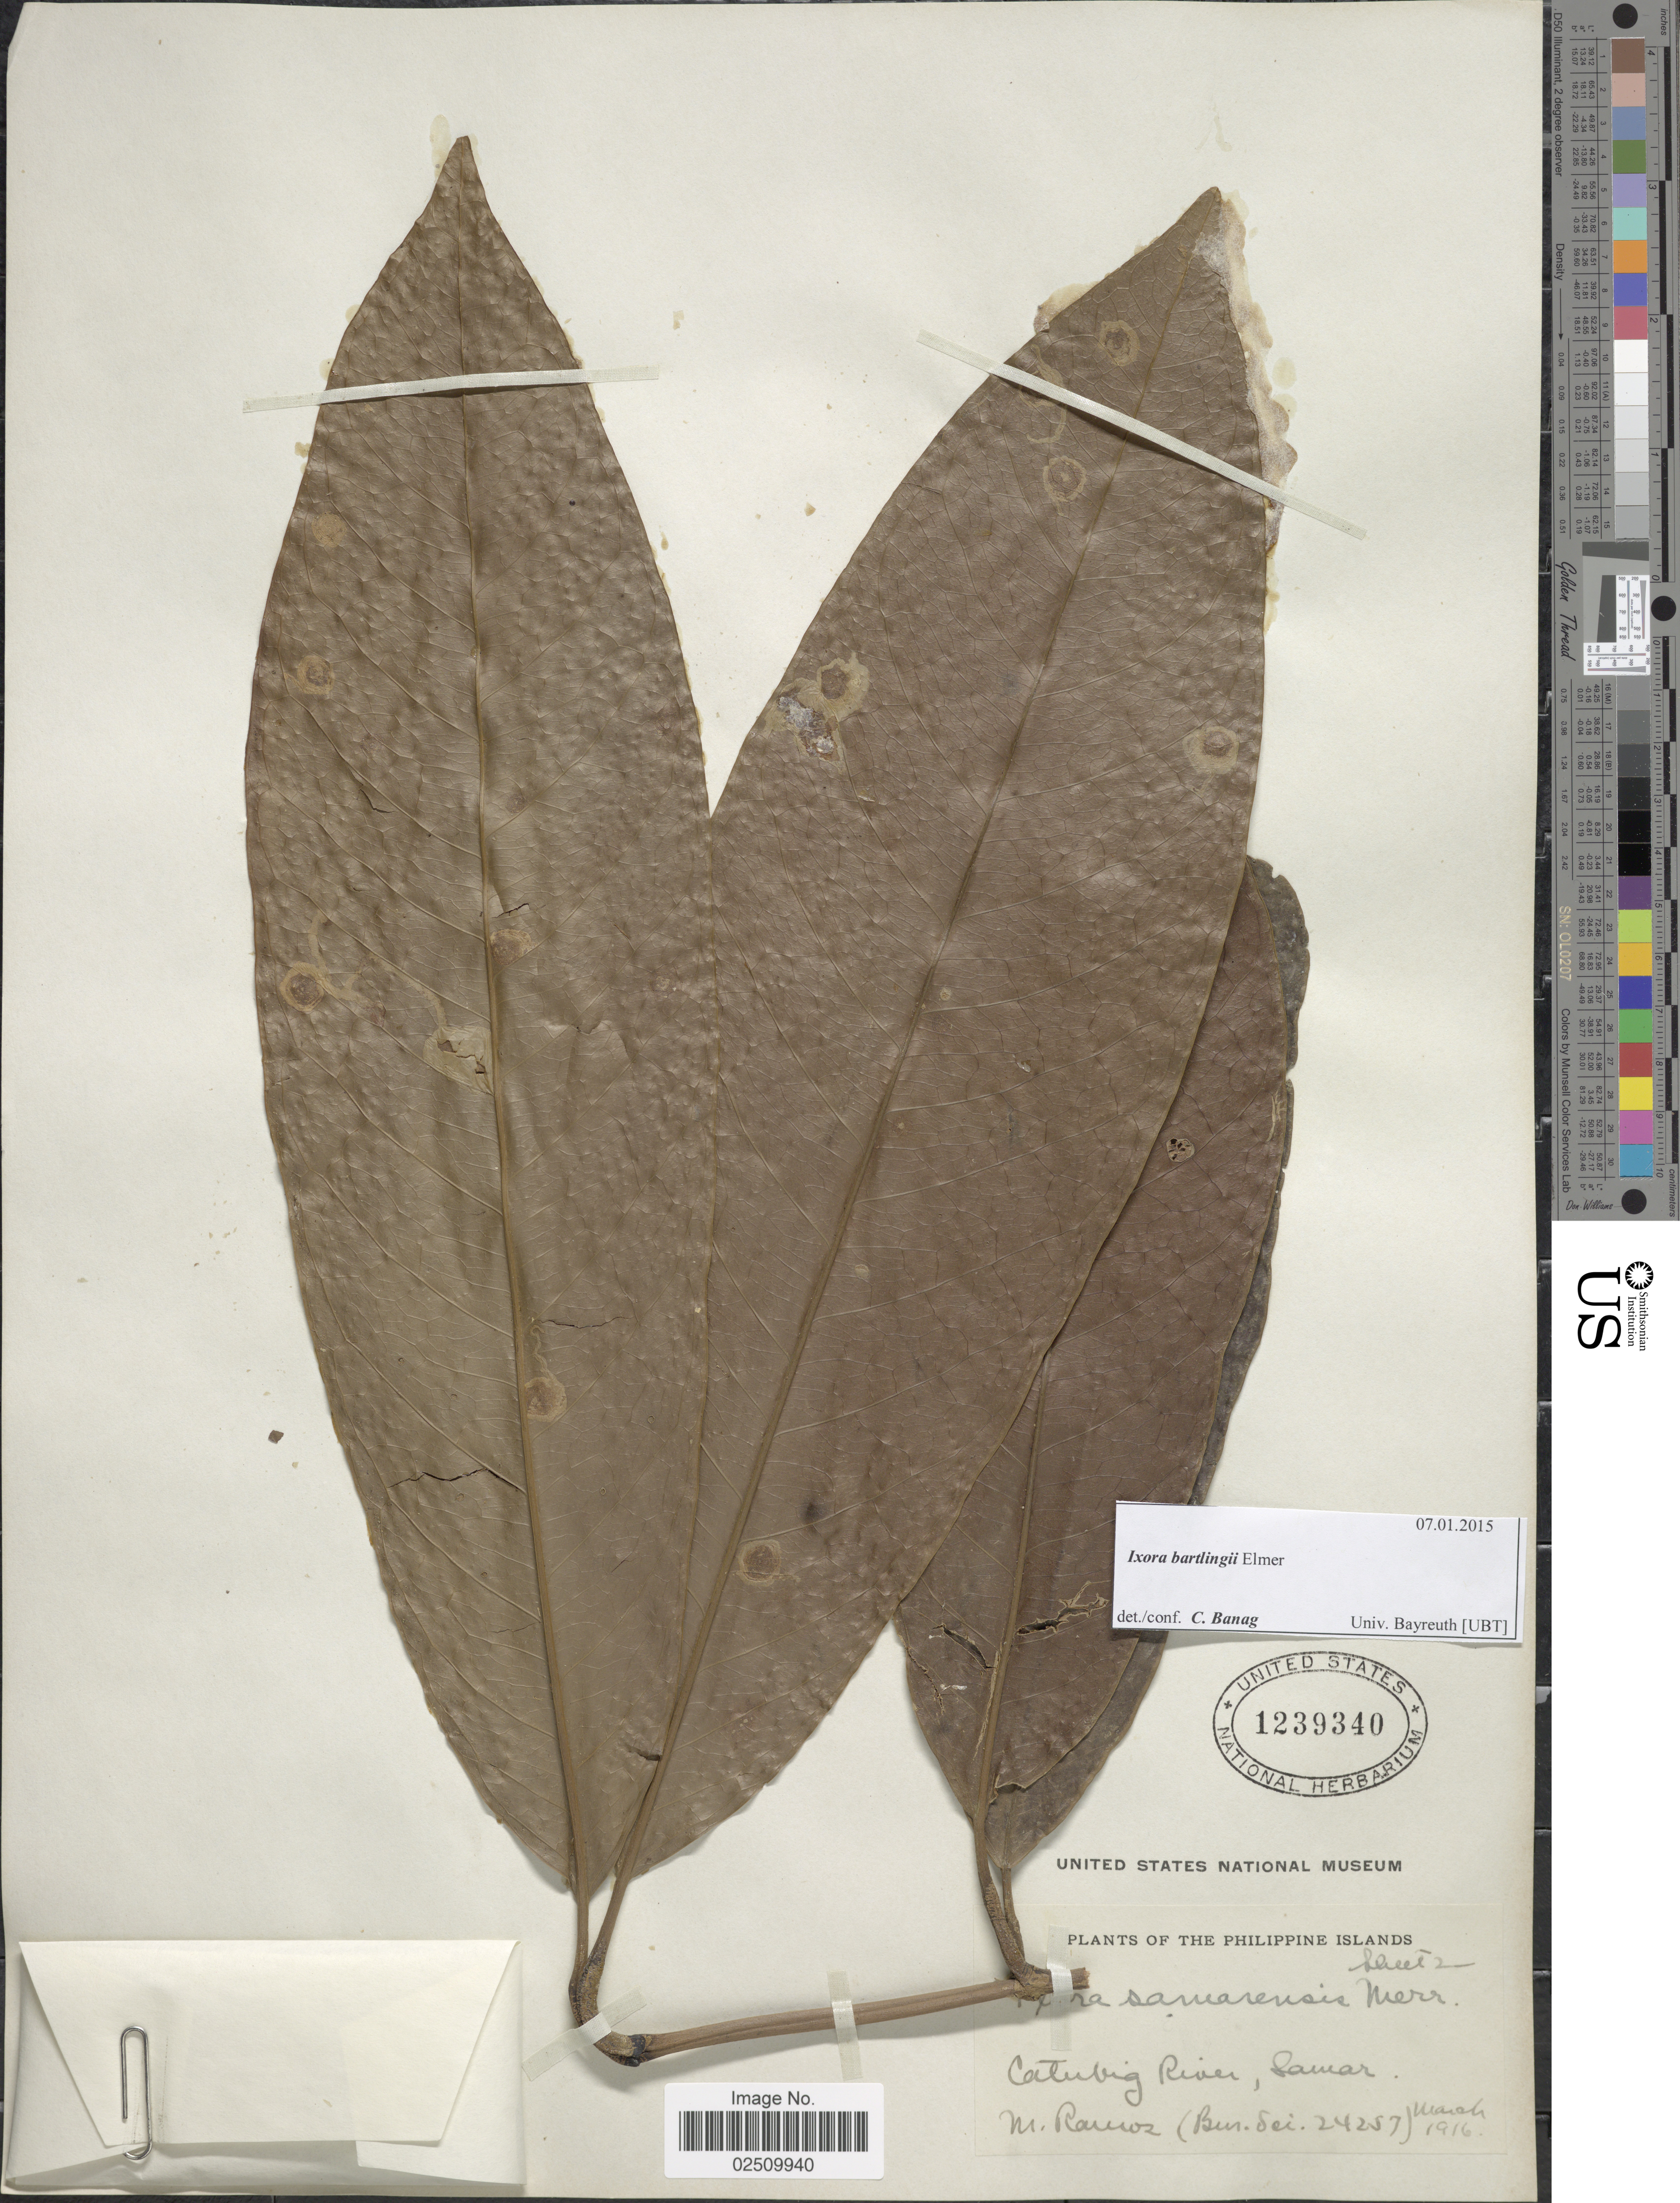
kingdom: Plantae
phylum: Tracheophyta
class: Magnoliopsida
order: Gentianales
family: Rubiaceae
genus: Ixora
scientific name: Ixora bartlingii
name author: Elmer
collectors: M. Ramos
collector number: Bur.Sci. 24257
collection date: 1916-03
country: Philippines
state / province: Eastern Visayas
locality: The Philippine Islands. Catubig River, Samar.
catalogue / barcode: US 1239340